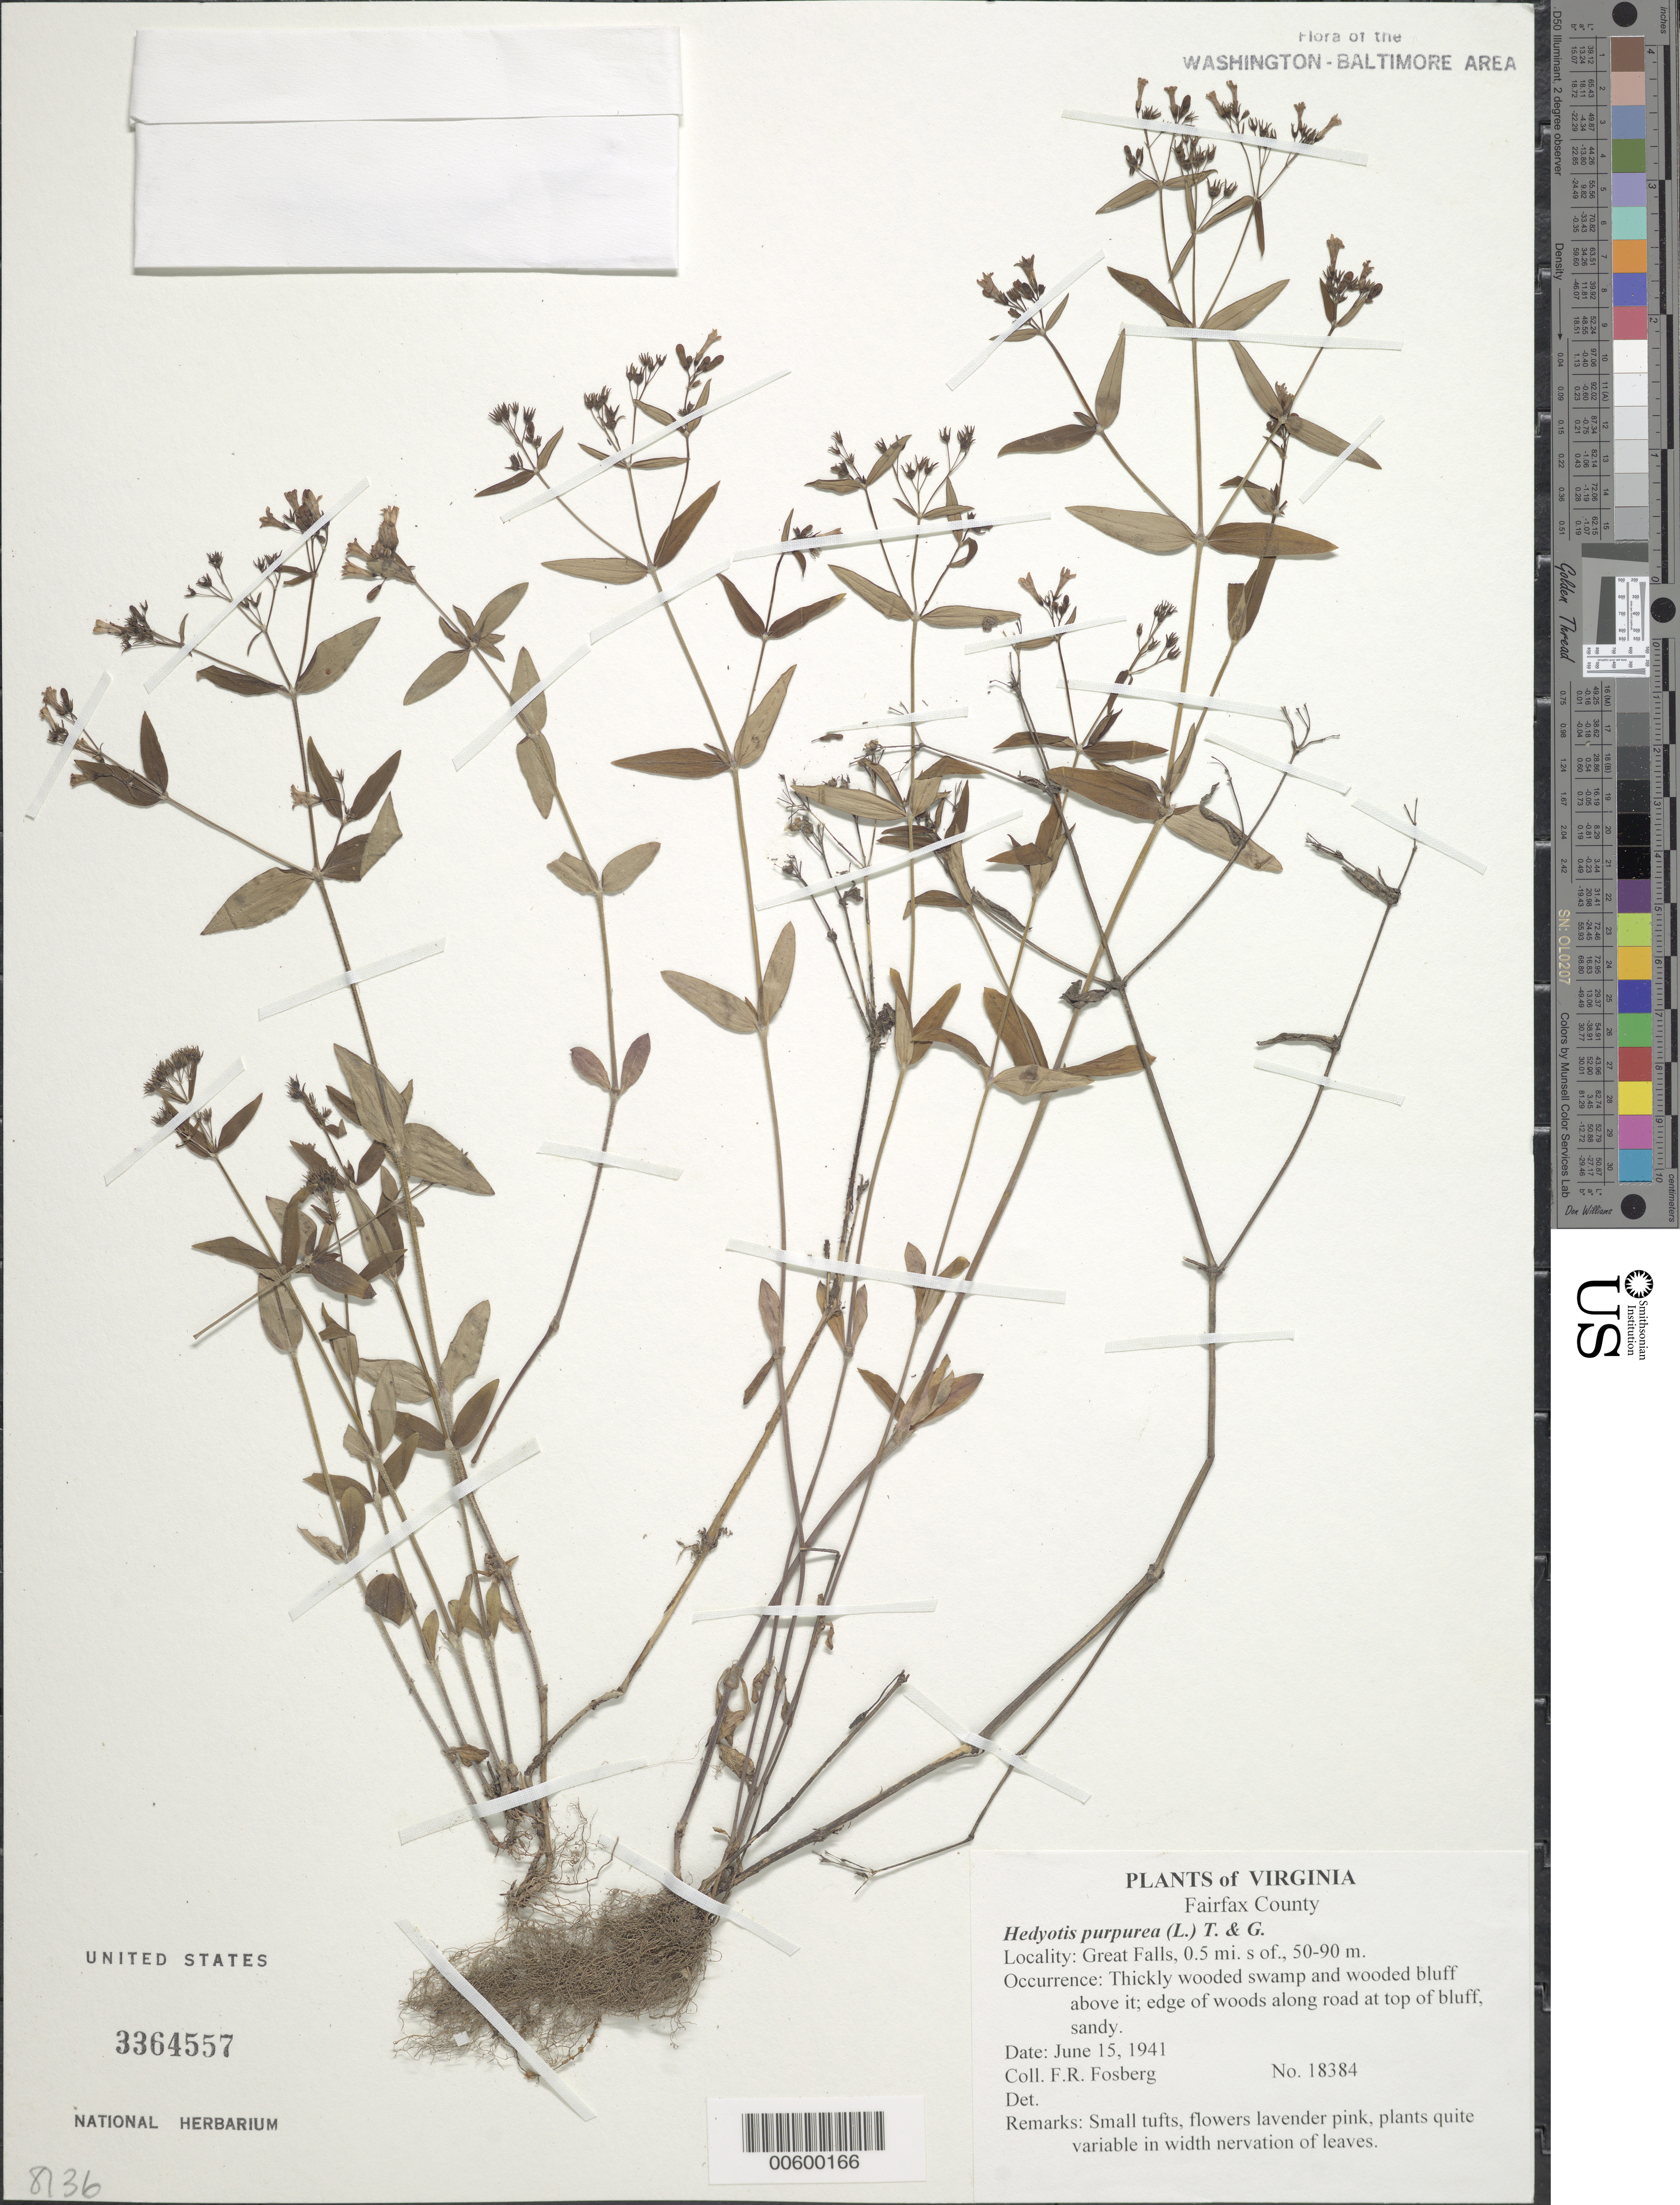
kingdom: Plantae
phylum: Tracheophyta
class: Magnoliopsida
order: Gentianales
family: Rubiaceae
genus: Houstonia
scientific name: Houstonia purpurea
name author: L.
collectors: F. R. Fosberg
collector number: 18384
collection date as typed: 15 Jun 1941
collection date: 1941-06-15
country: United States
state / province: Virginia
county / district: Fairfax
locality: Great Falls, 0.5 mi. S of.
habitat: Thickly wooded swamp and wooded bluff above it; edge of woods along road at top of bluff, sandy.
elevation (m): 50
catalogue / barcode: US 3364557